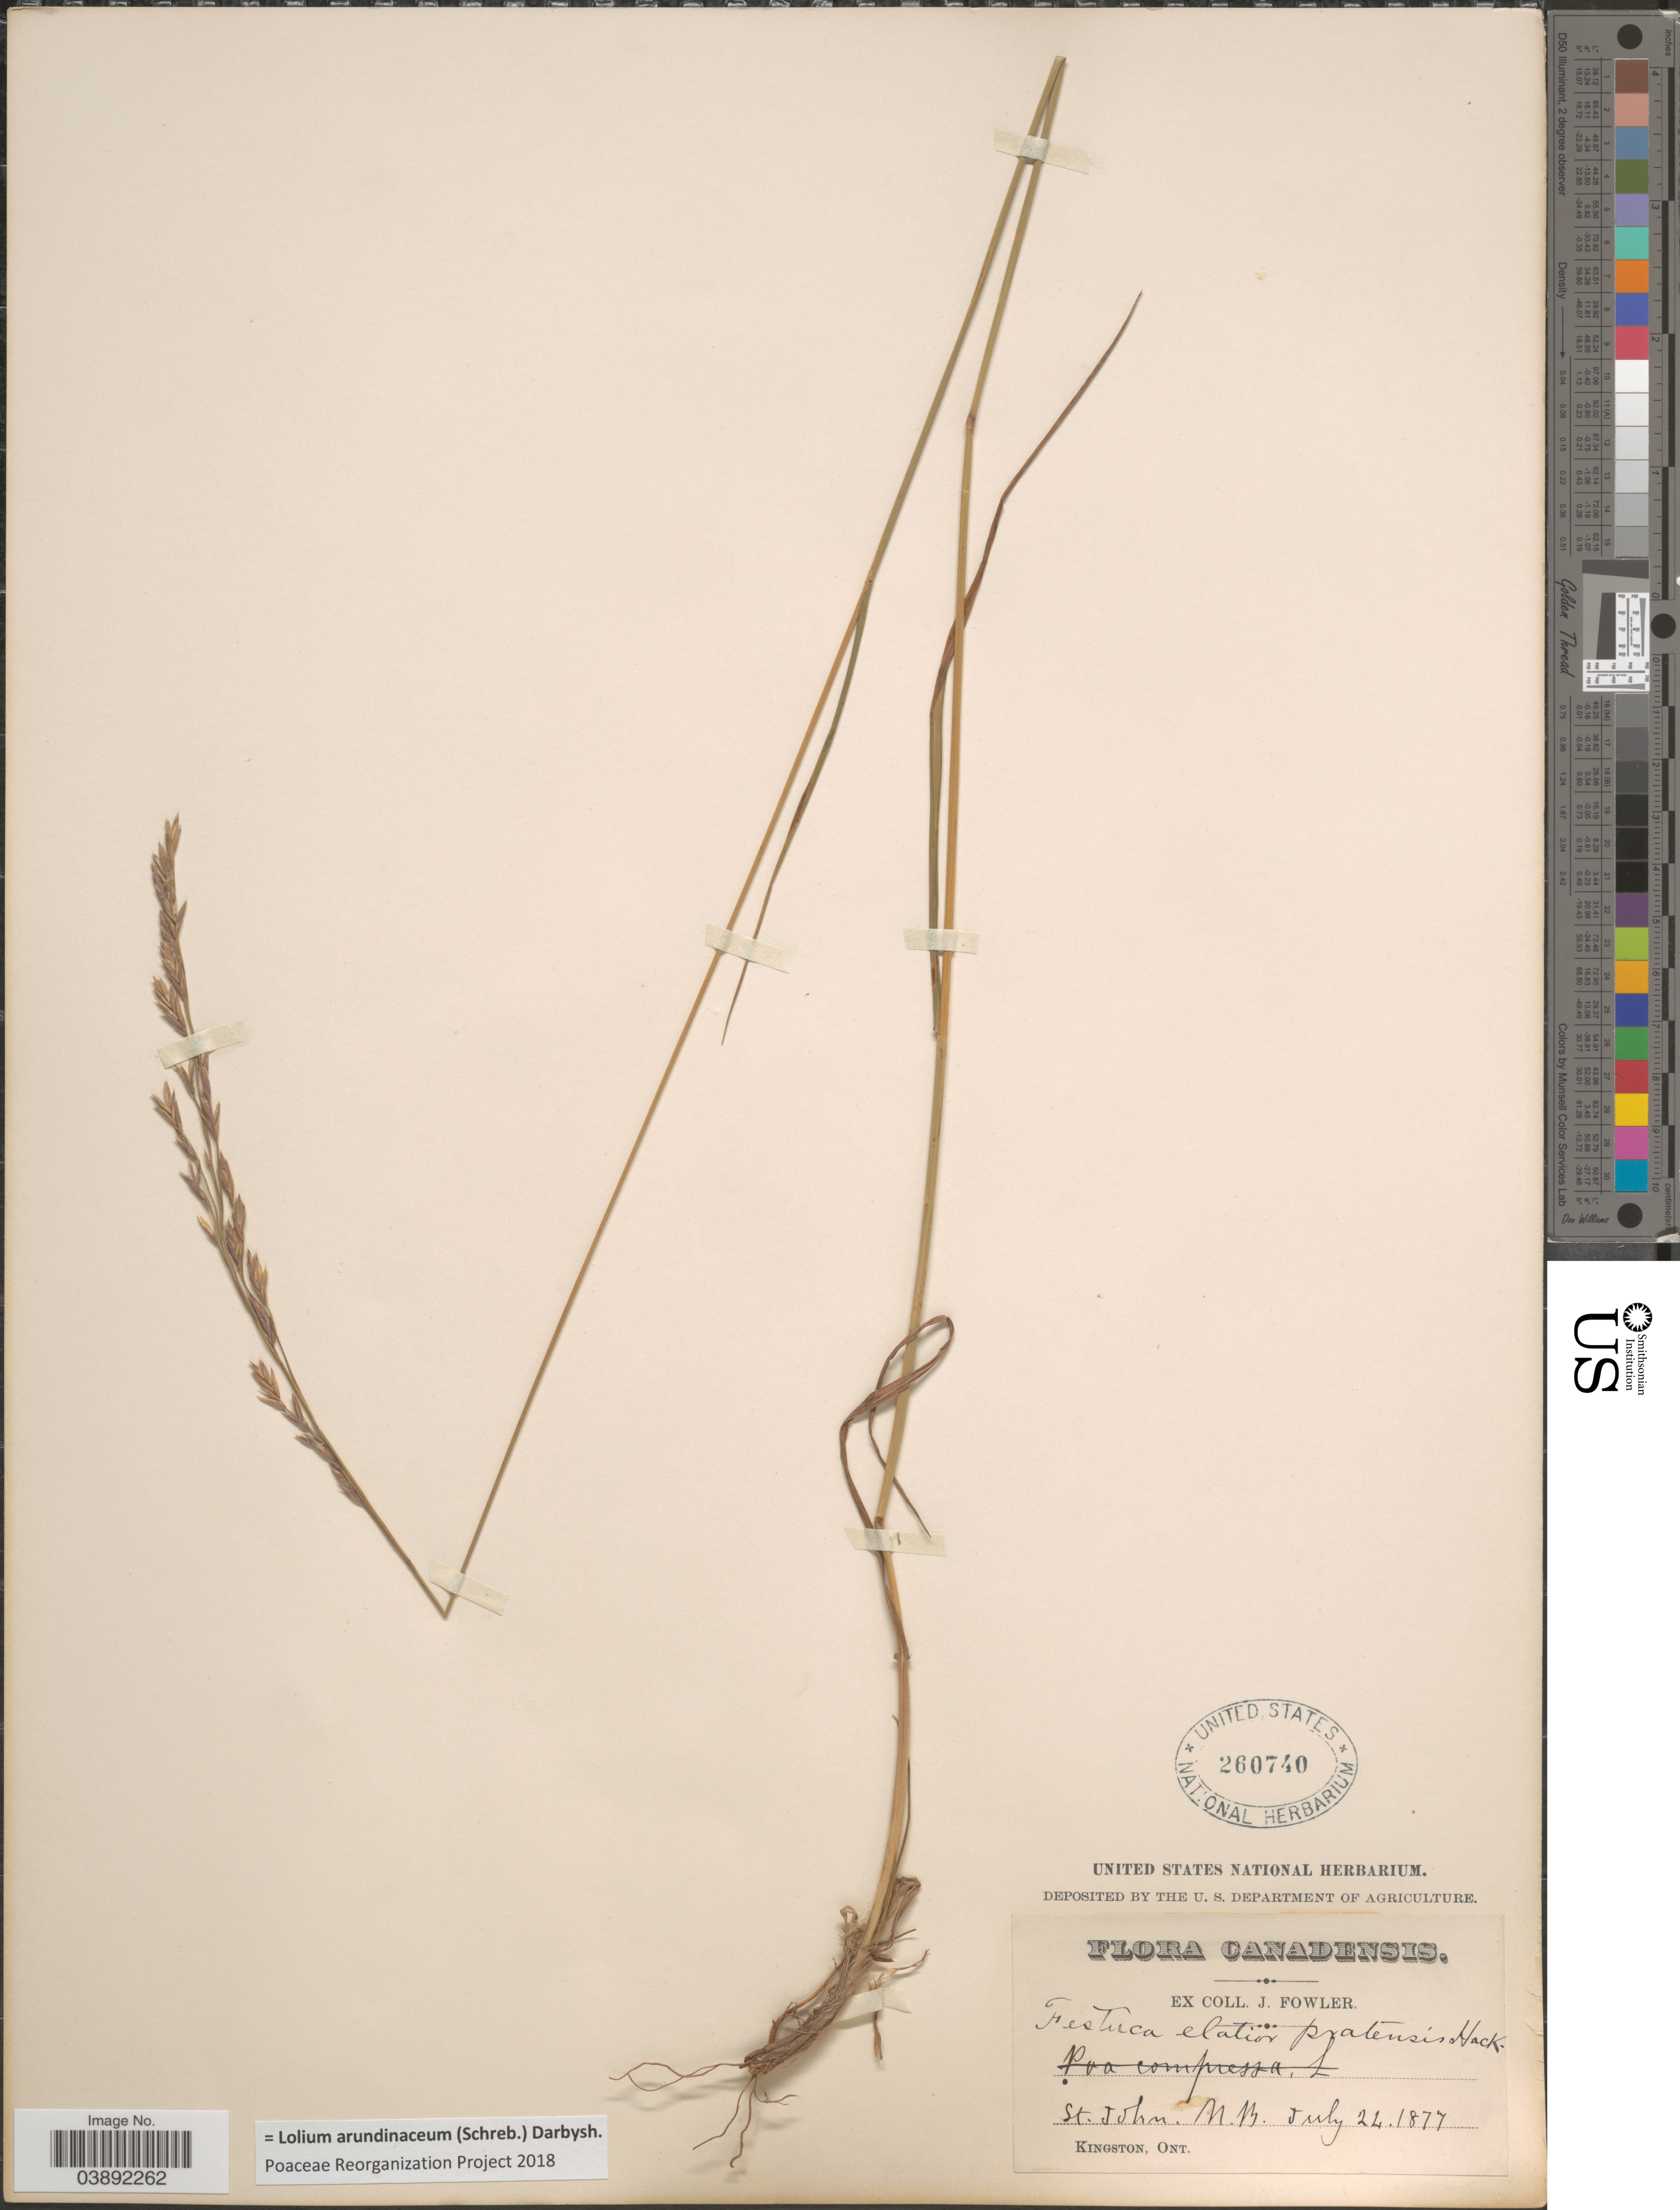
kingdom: Plantae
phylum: Tracheophyta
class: Liliopsida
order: Poales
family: Poaceae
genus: Lolium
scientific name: Lolium arundinaceum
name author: (Schreb.) Darbysh.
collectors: J. Fowler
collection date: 1877-07-24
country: Canada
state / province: New Brunswick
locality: St. John.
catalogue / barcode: US 260740